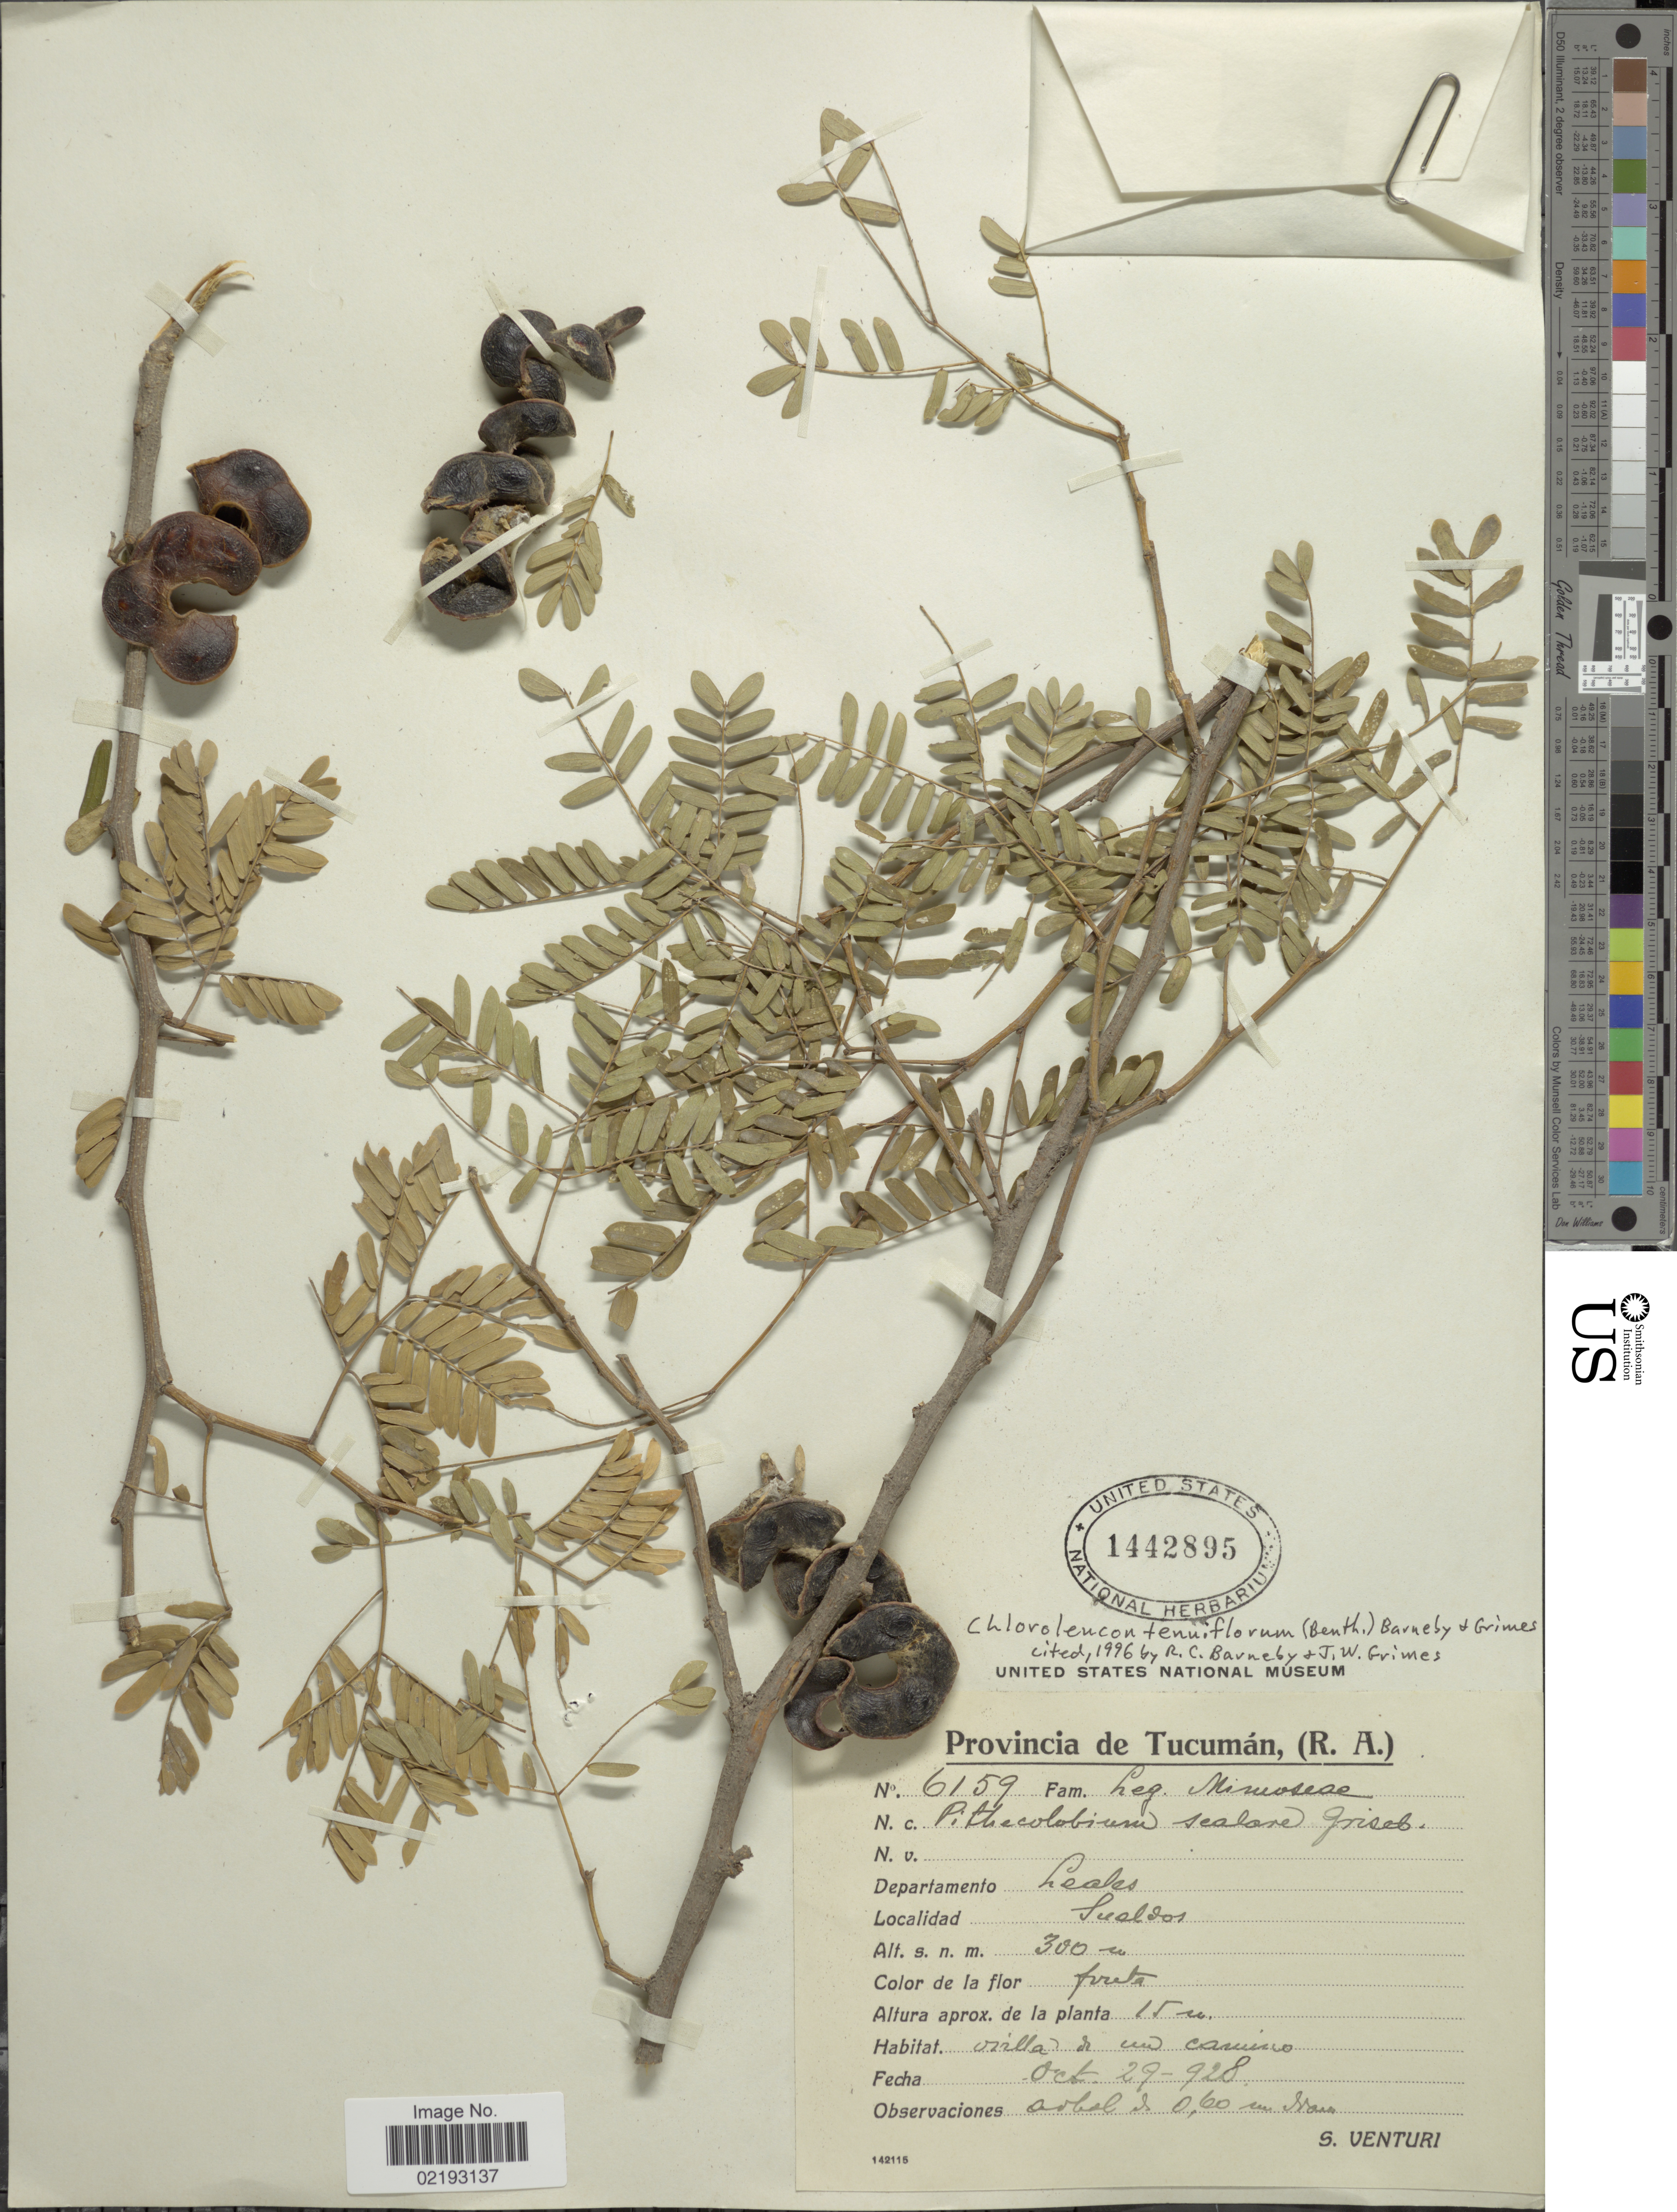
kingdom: Plantae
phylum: Tracheophyta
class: Magnoliopsida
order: Fabales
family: Fabaceae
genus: Chloroleucon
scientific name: Chloroleucon tenuiflorum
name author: (Benth.) Barneby & J.W. Grimes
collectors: S. Venturi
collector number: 6159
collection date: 1928-10-29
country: Argentina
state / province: Tucuman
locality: Departamento Leales, Sueldos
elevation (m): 300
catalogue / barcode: US 1442895